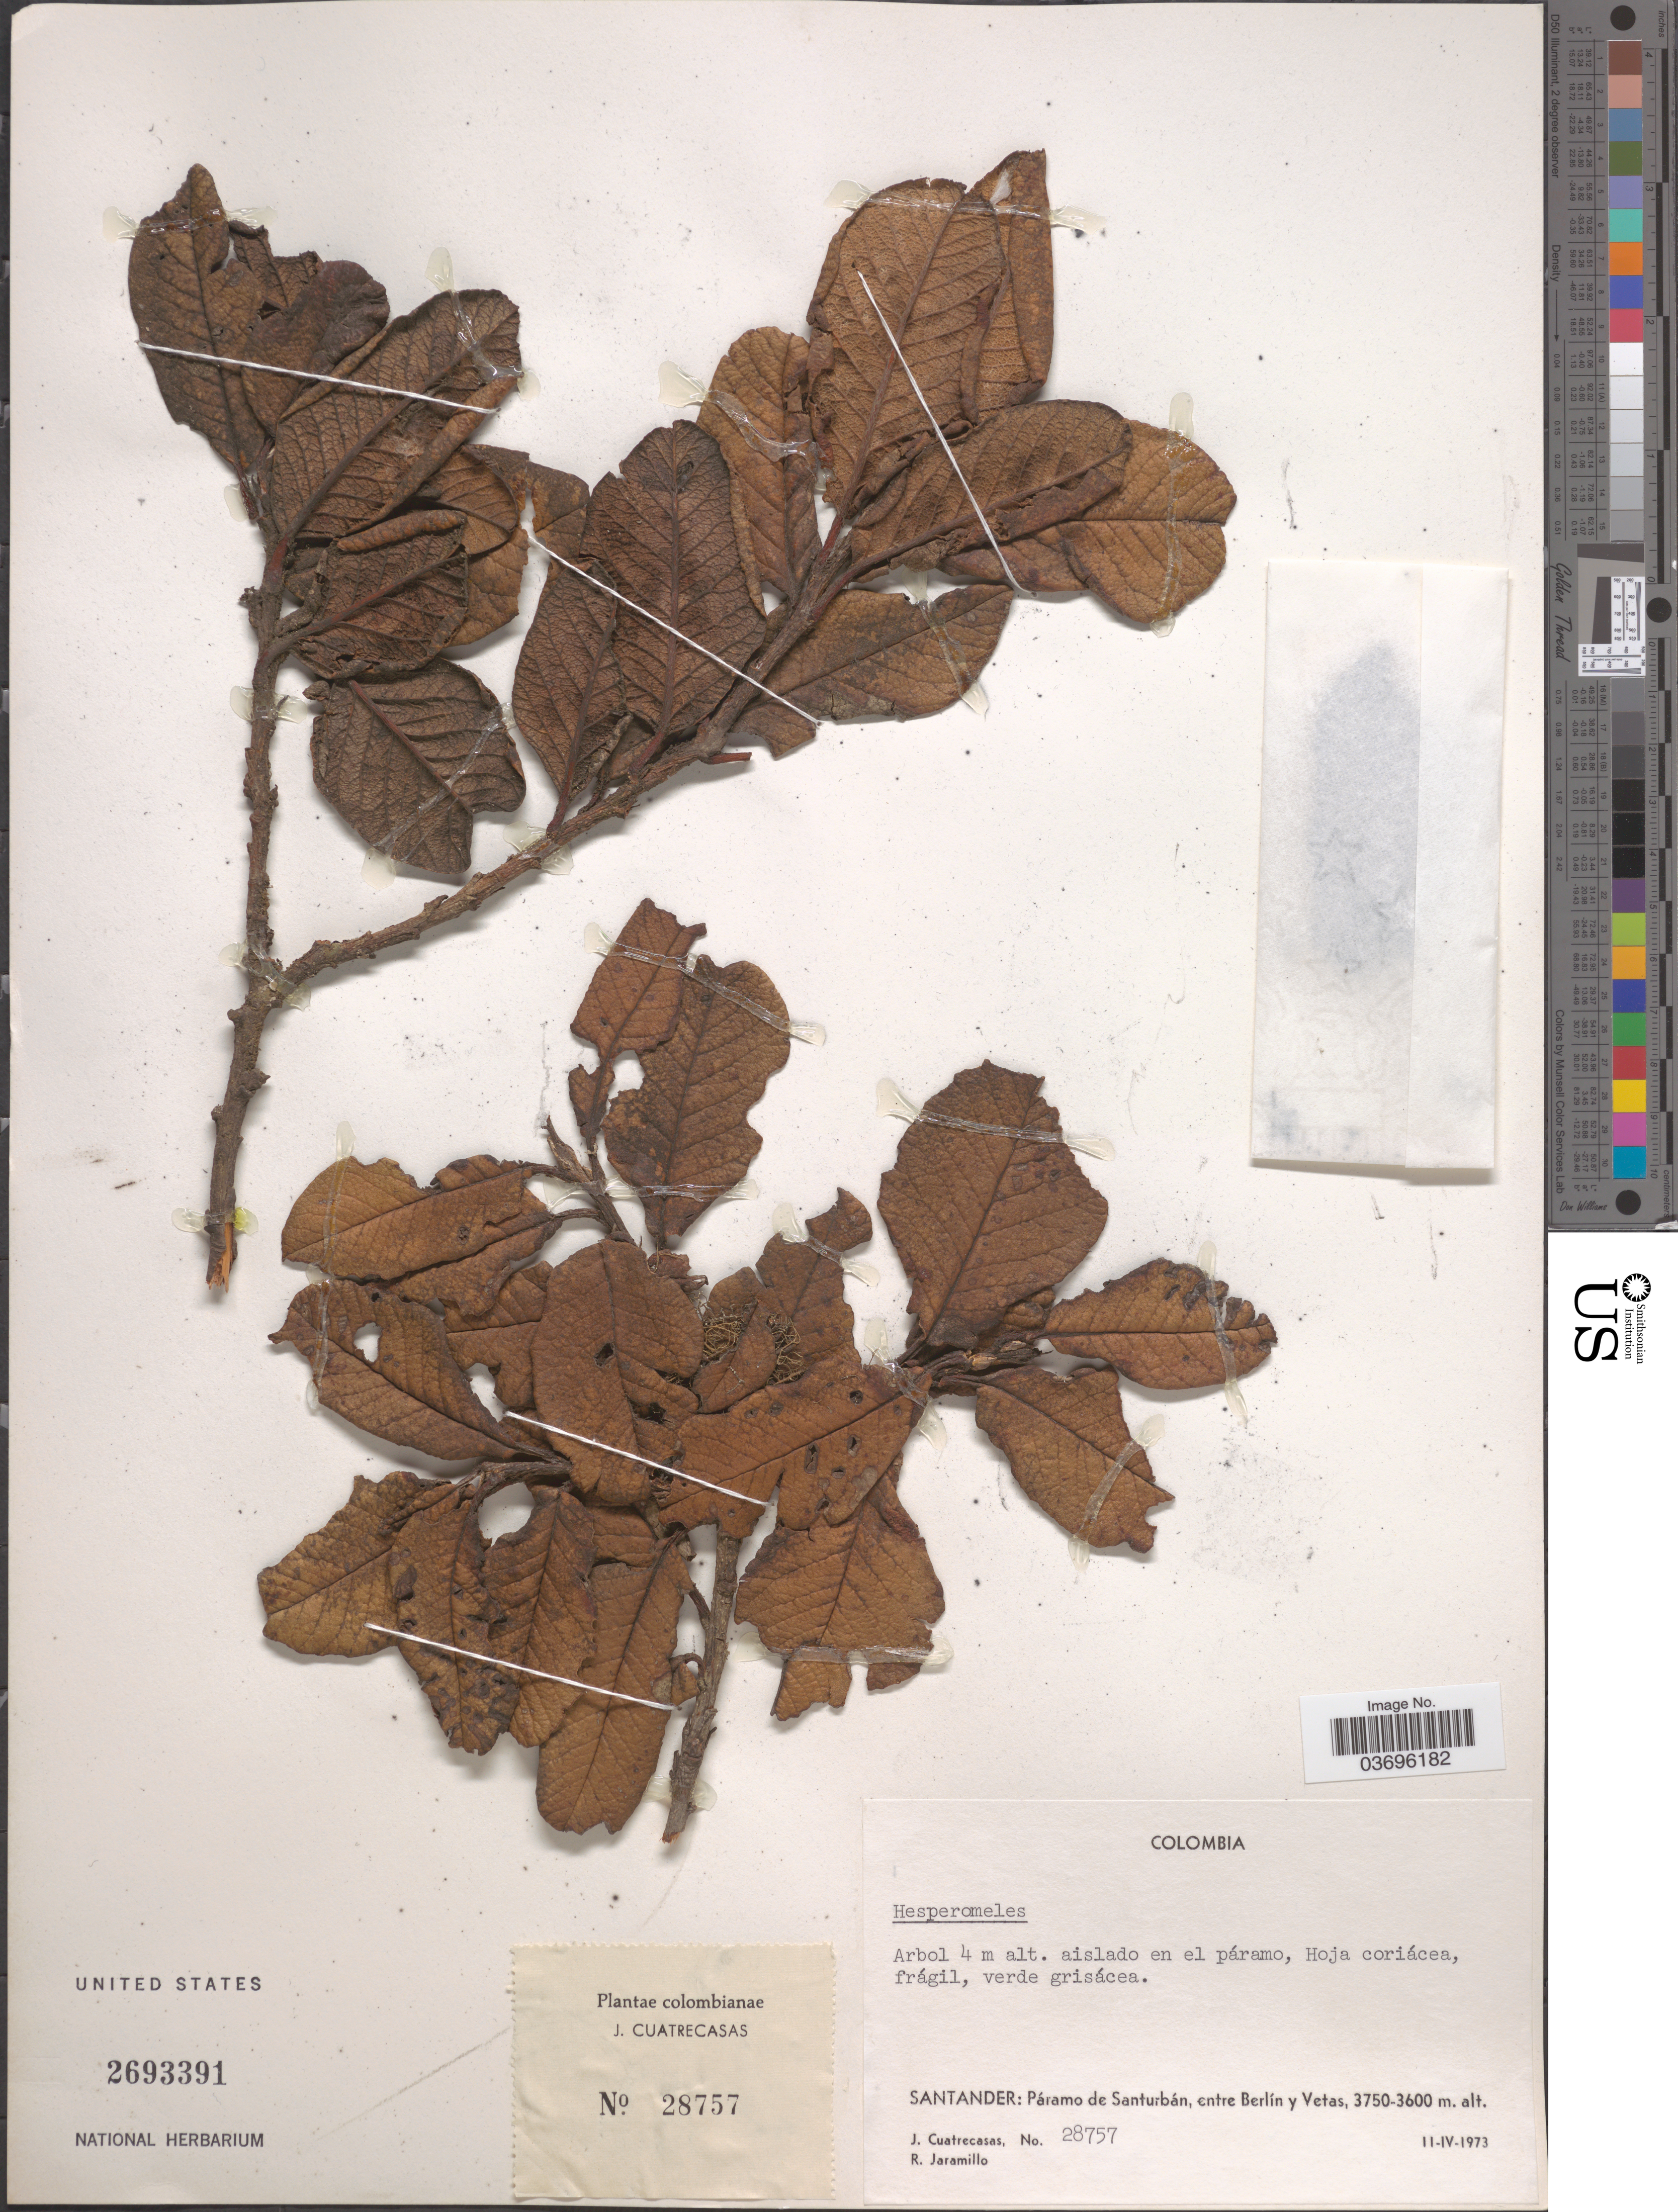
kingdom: Plantae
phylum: Tracheophyta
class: Magnoliopsida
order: Rosales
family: Rosaceae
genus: Hesperomeles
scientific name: Hesperomeles sp.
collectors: J. Cuatrecasas & R. Jaramillo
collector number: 28757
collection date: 1973-04-11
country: Colombia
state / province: Santander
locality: Páramo de Santurbán, entre Berlín y Vetas.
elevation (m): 3600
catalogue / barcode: US 2693391